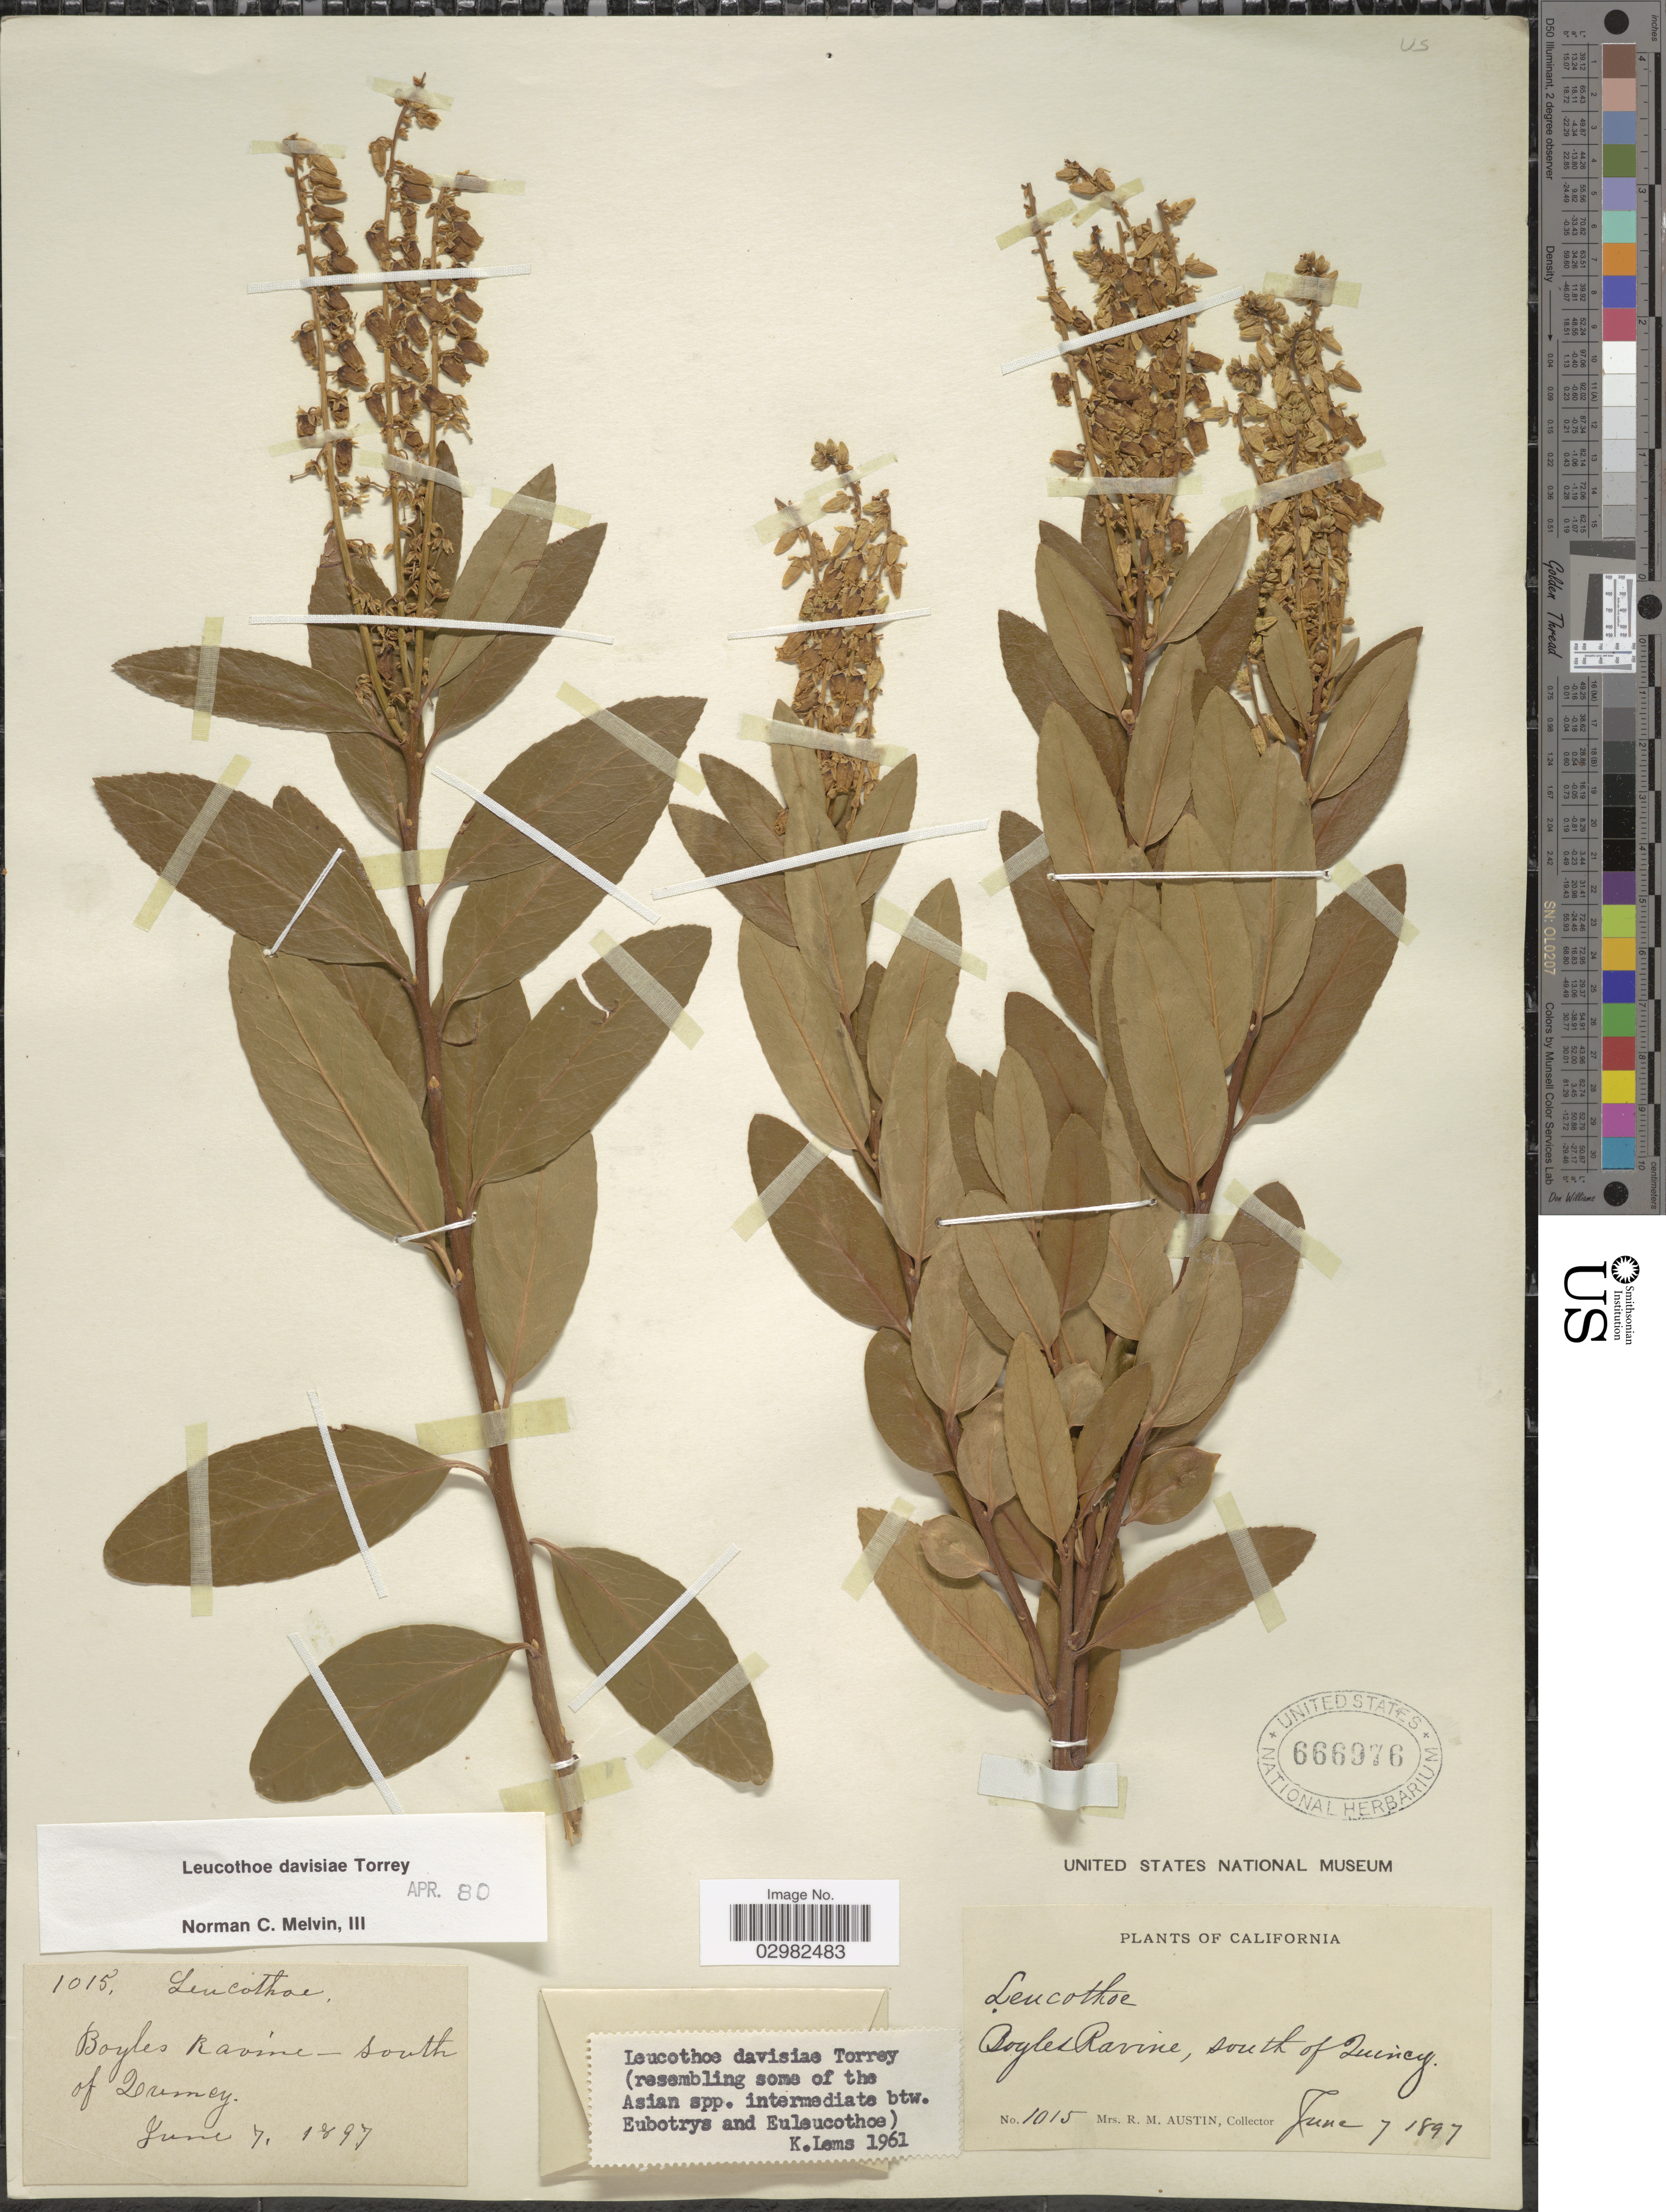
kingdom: Plantae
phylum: Tracheophyta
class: Magnoliopsida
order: Ericales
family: Ericaceae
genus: Leucothoe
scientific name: Leucothoë davisiae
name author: Torr.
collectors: R. Austin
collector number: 1015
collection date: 1897-06-07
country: United States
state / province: California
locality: Boyles Ravine-south of Dumey, south of Quincy.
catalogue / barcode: US 666976